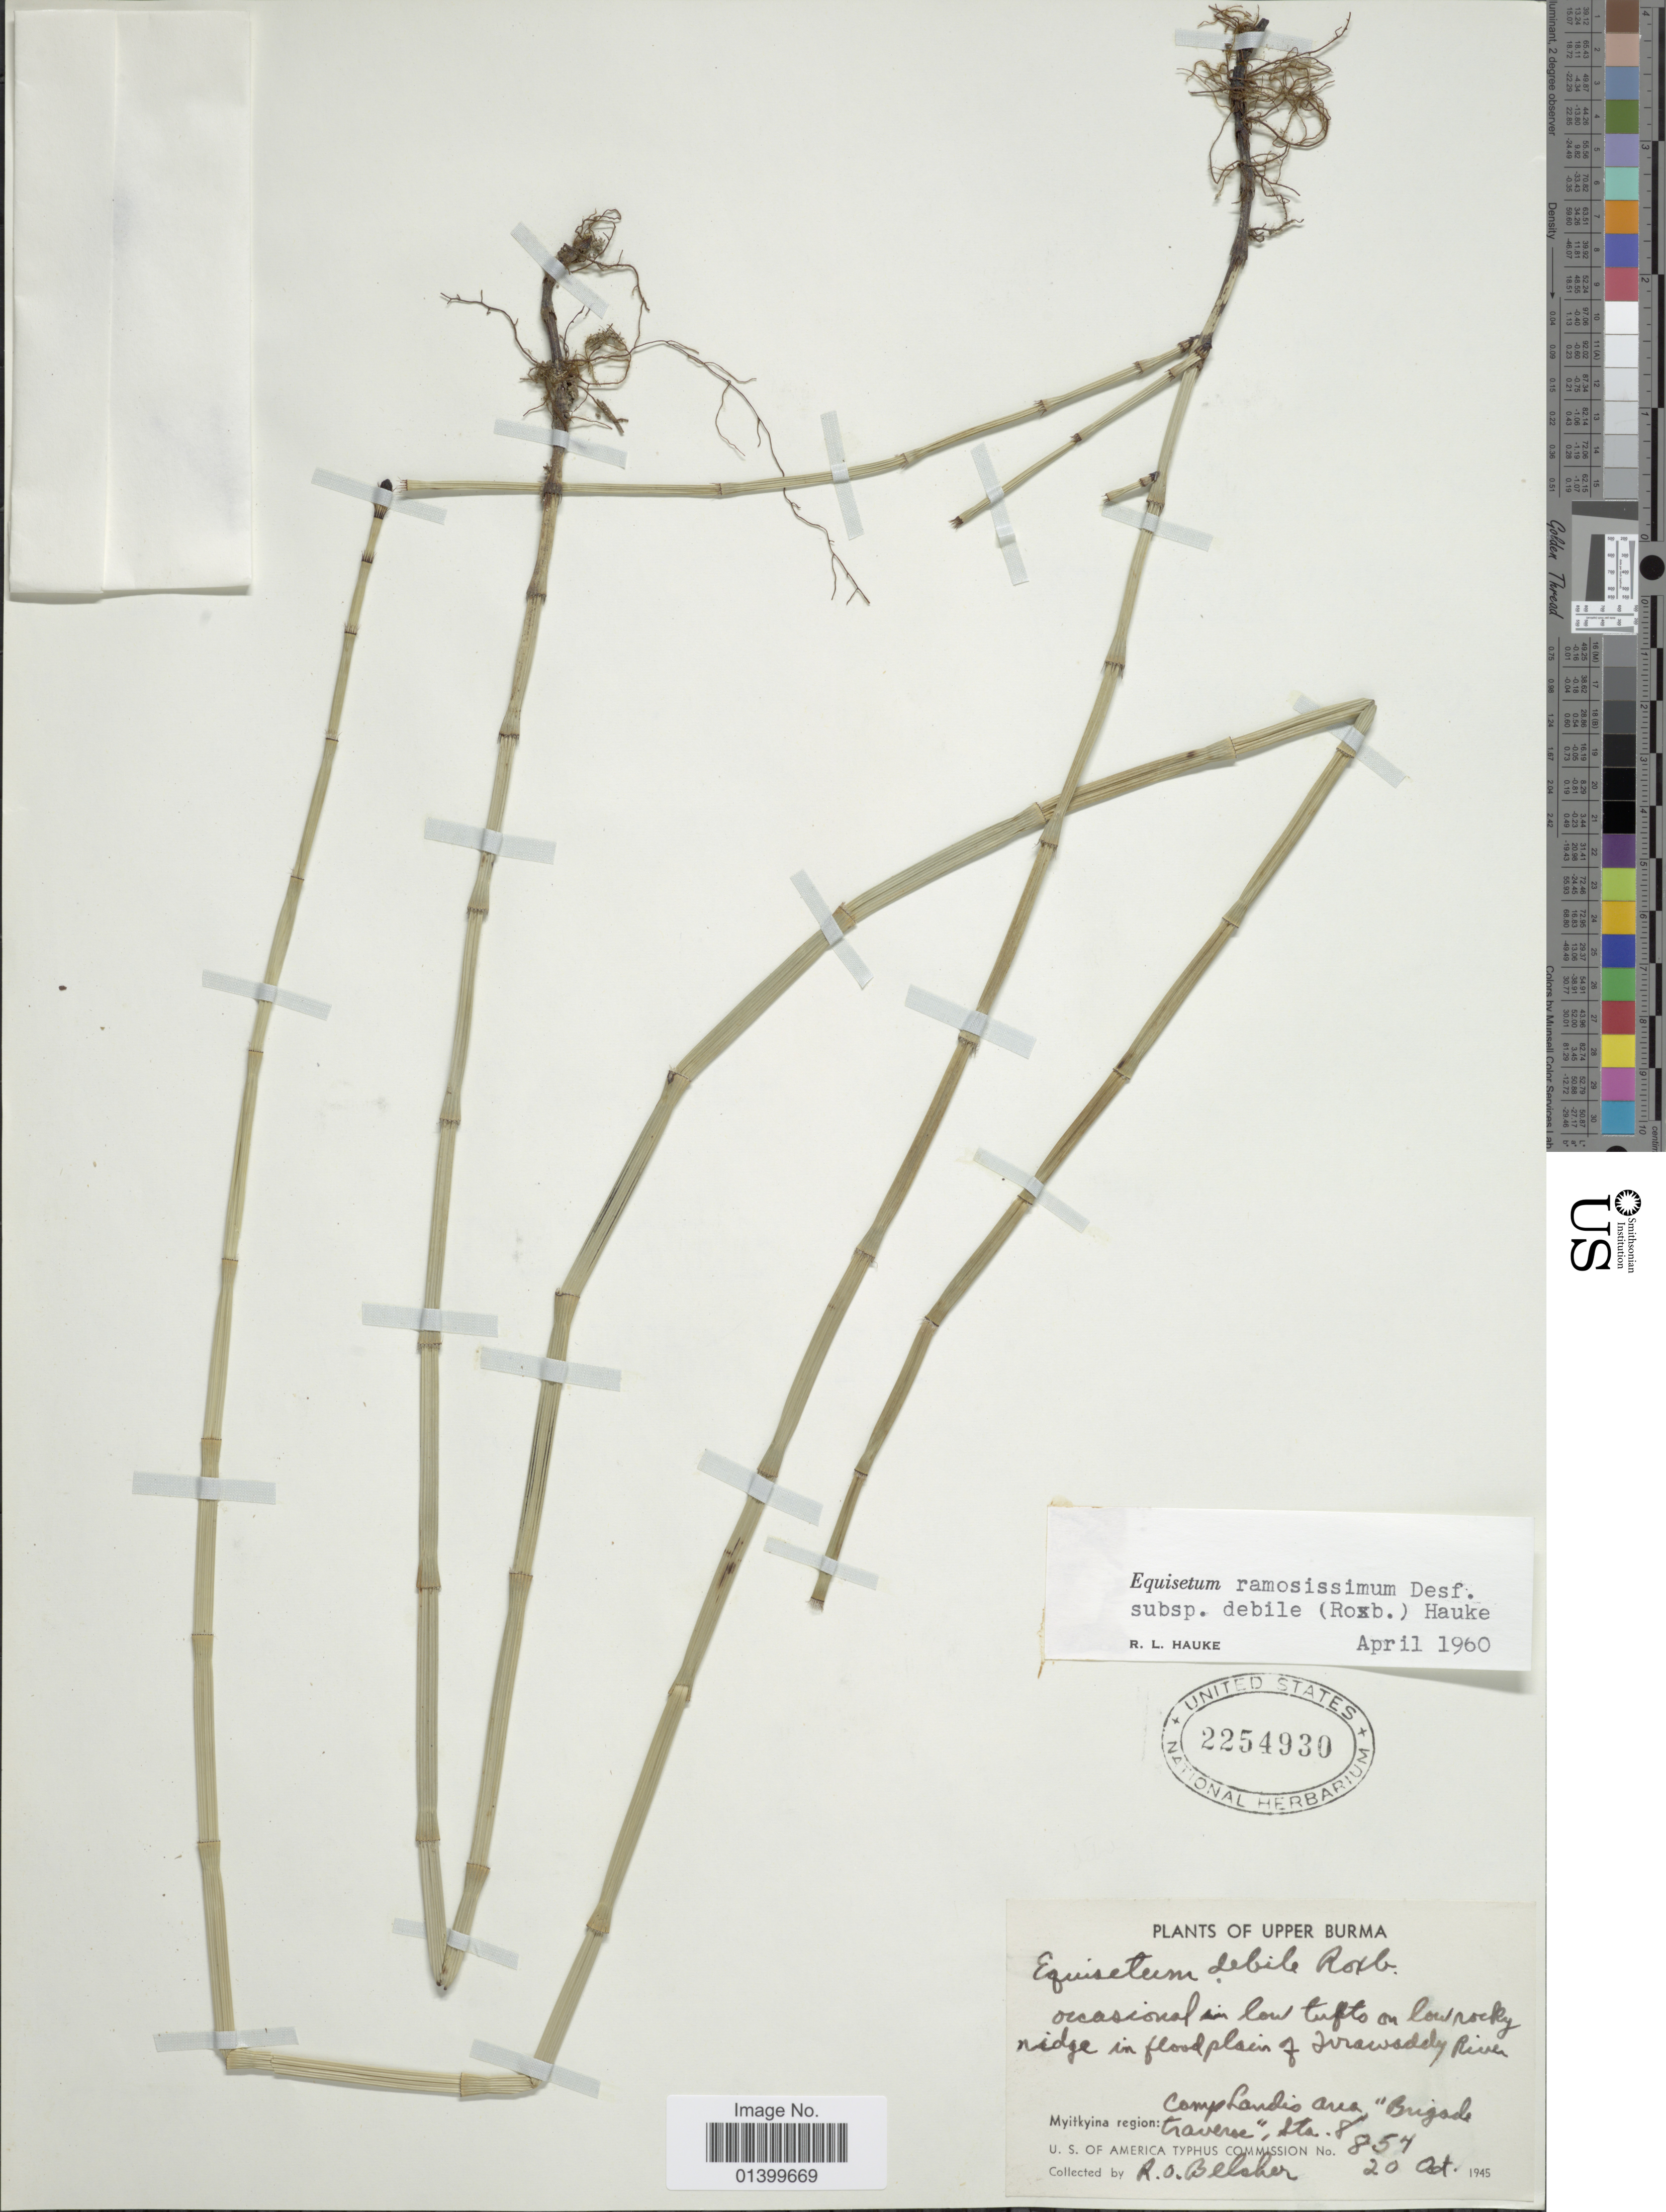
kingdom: Plantae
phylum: Tracheophyta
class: Polypodiopsida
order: Equisetales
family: Equisetaceae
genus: Equisetum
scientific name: Equisetum ramosissimum subsp. debile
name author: (Roxb. ex Vaucher) Hauke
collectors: R. Belcher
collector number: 8854*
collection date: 1945-10-20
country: Myanmar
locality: Plants of Upper Burma. Myitkyina region: Camp Landis Area "" Bugade traverse"" , Sta.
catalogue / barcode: US 2254930